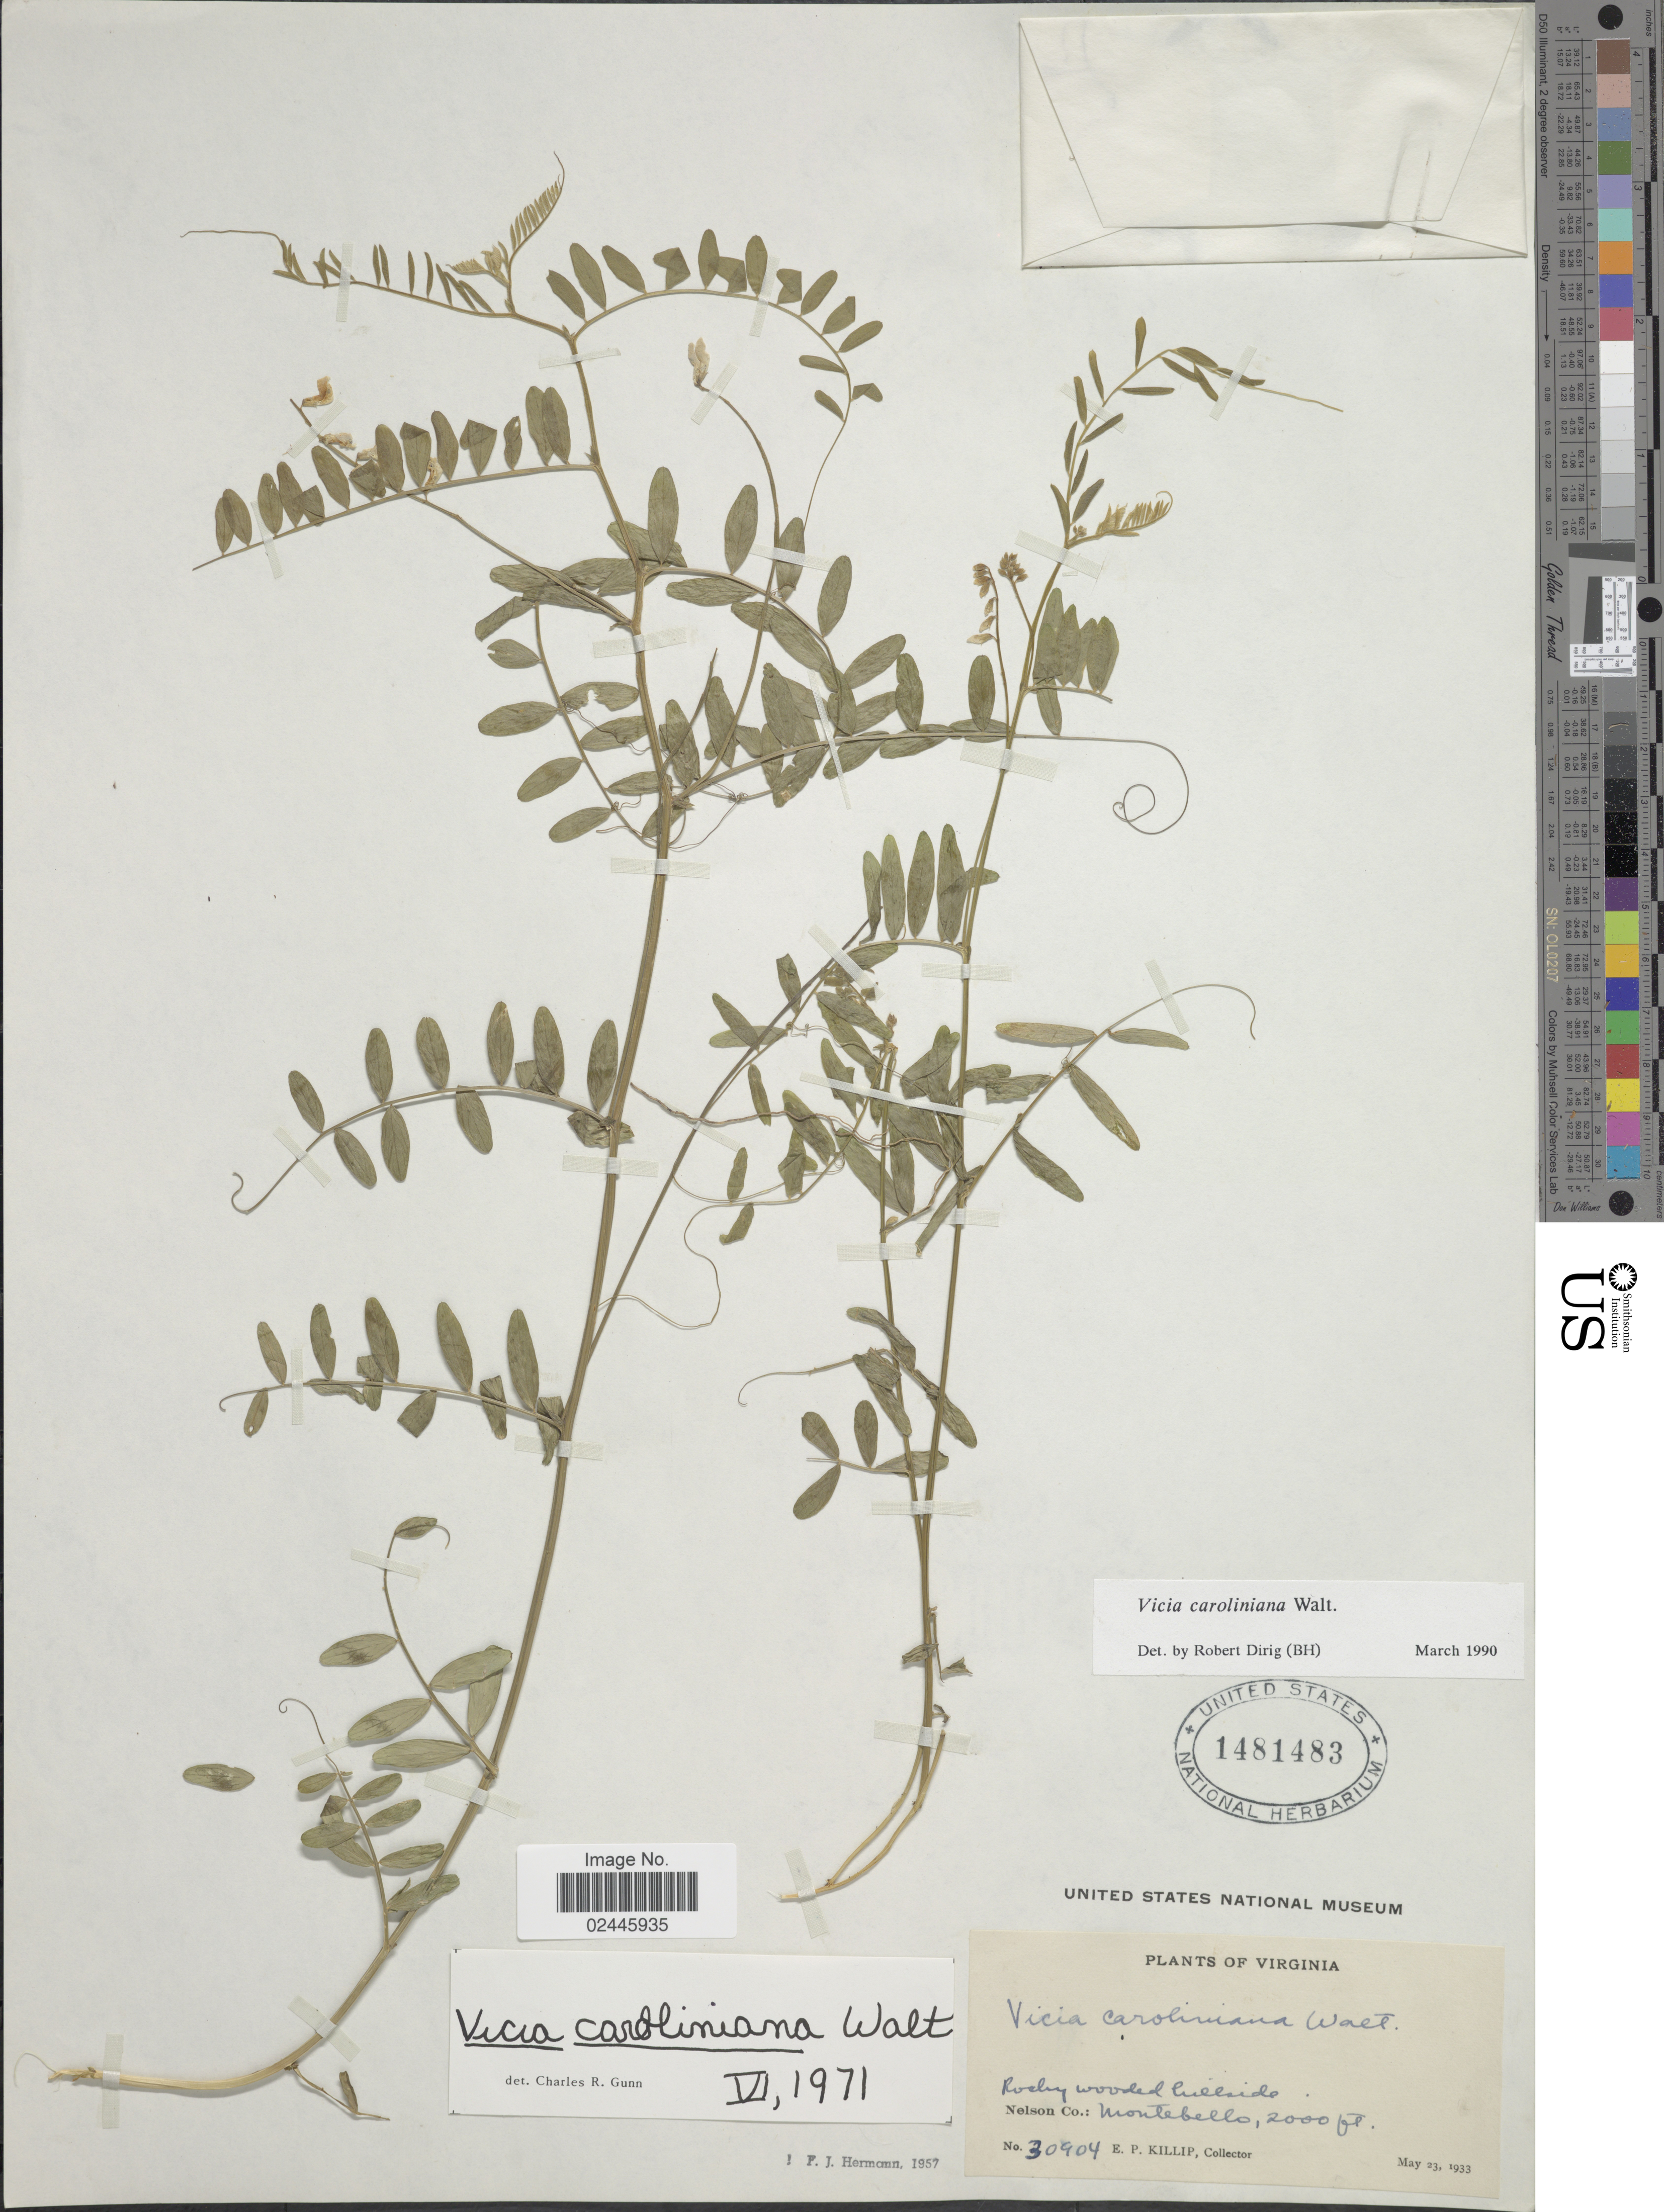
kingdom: Plantae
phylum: Tracheophyta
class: Magnoliopsida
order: Fabales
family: Fabaceae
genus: Vicia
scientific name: Vicia caroliniana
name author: Walter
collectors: E. P. Killip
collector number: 30904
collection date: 1933-05-23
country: United States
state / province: Virginia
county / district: Nelson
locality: Rocky wooded hillside, Nelson Co.: Montebello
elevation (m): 610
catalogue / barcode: US 1481483